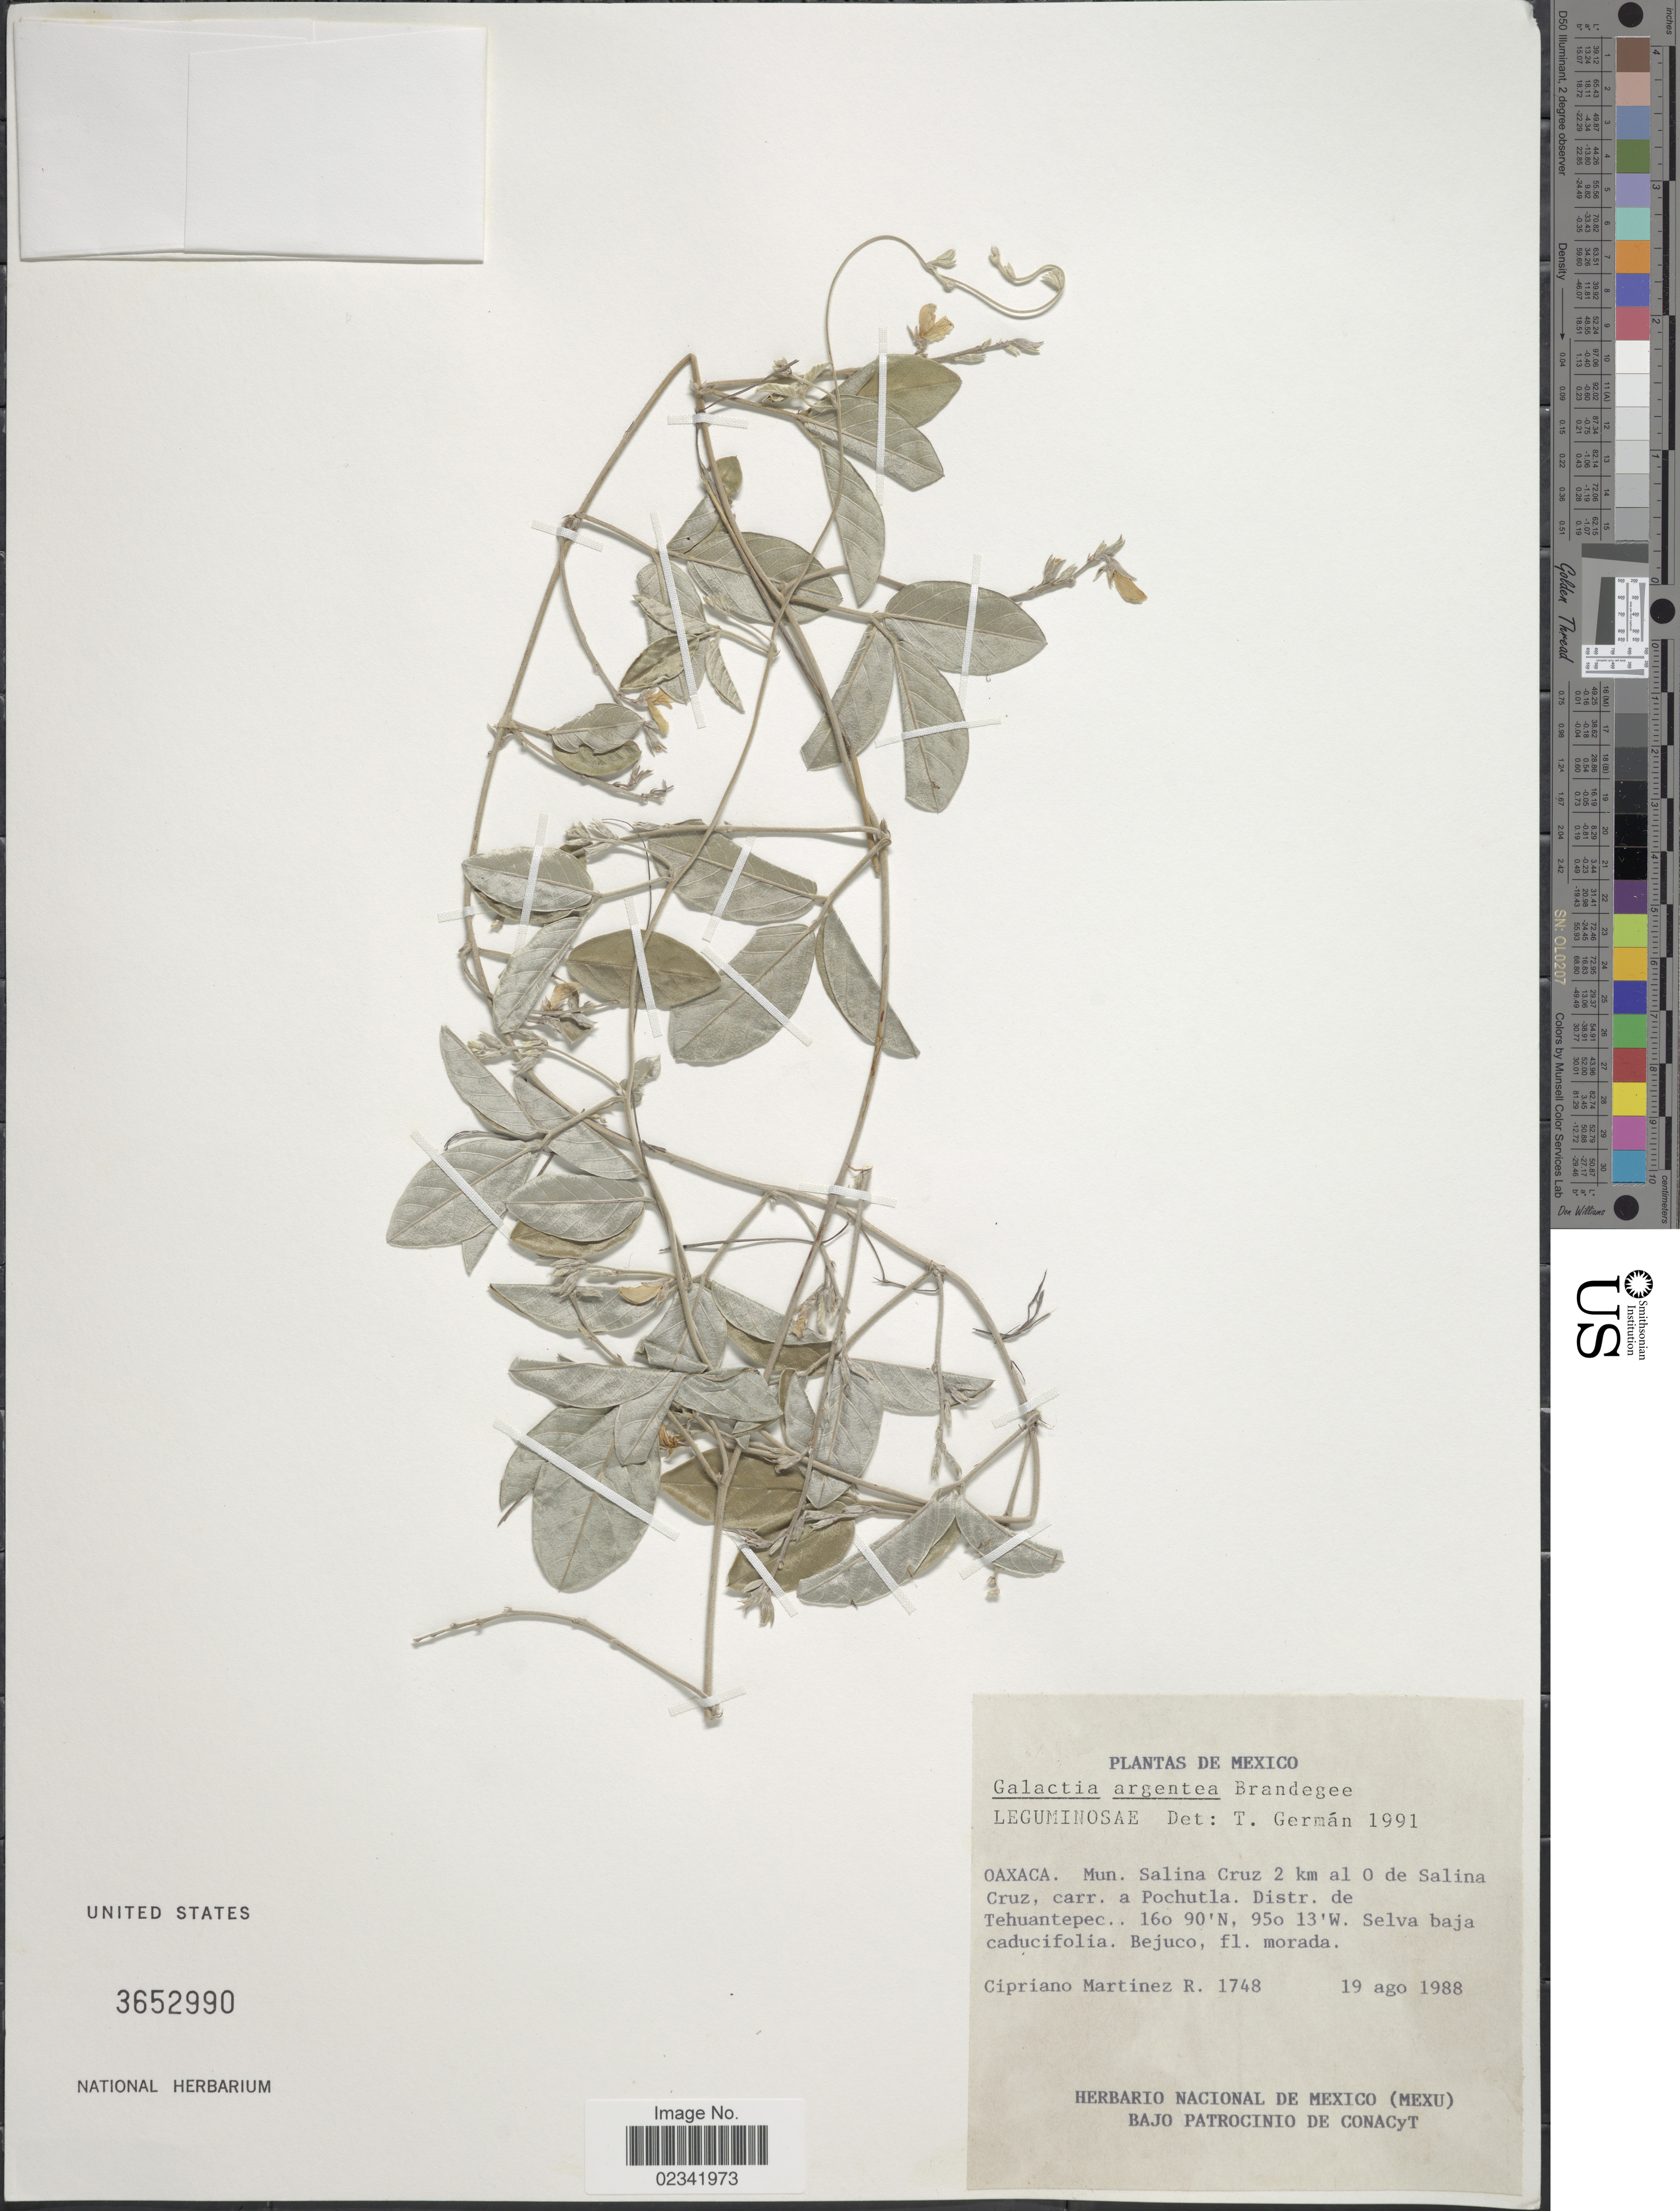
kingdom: Plantae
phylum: Tracheophyta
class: Magnoliopsida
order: Fabales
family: Fabaceae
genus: Galactia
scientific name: Galactia argentea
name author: Brandegee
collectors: C. Martínez R.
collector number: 1748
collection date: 1988-08-19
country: Mexico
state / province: Oaxaca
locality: Oaxaca, Mun. Salina Cruz 2 km al O de Salina Cruz., carr. a Pochutla, Distr. de Tehuantepec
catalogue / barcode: US 3652990